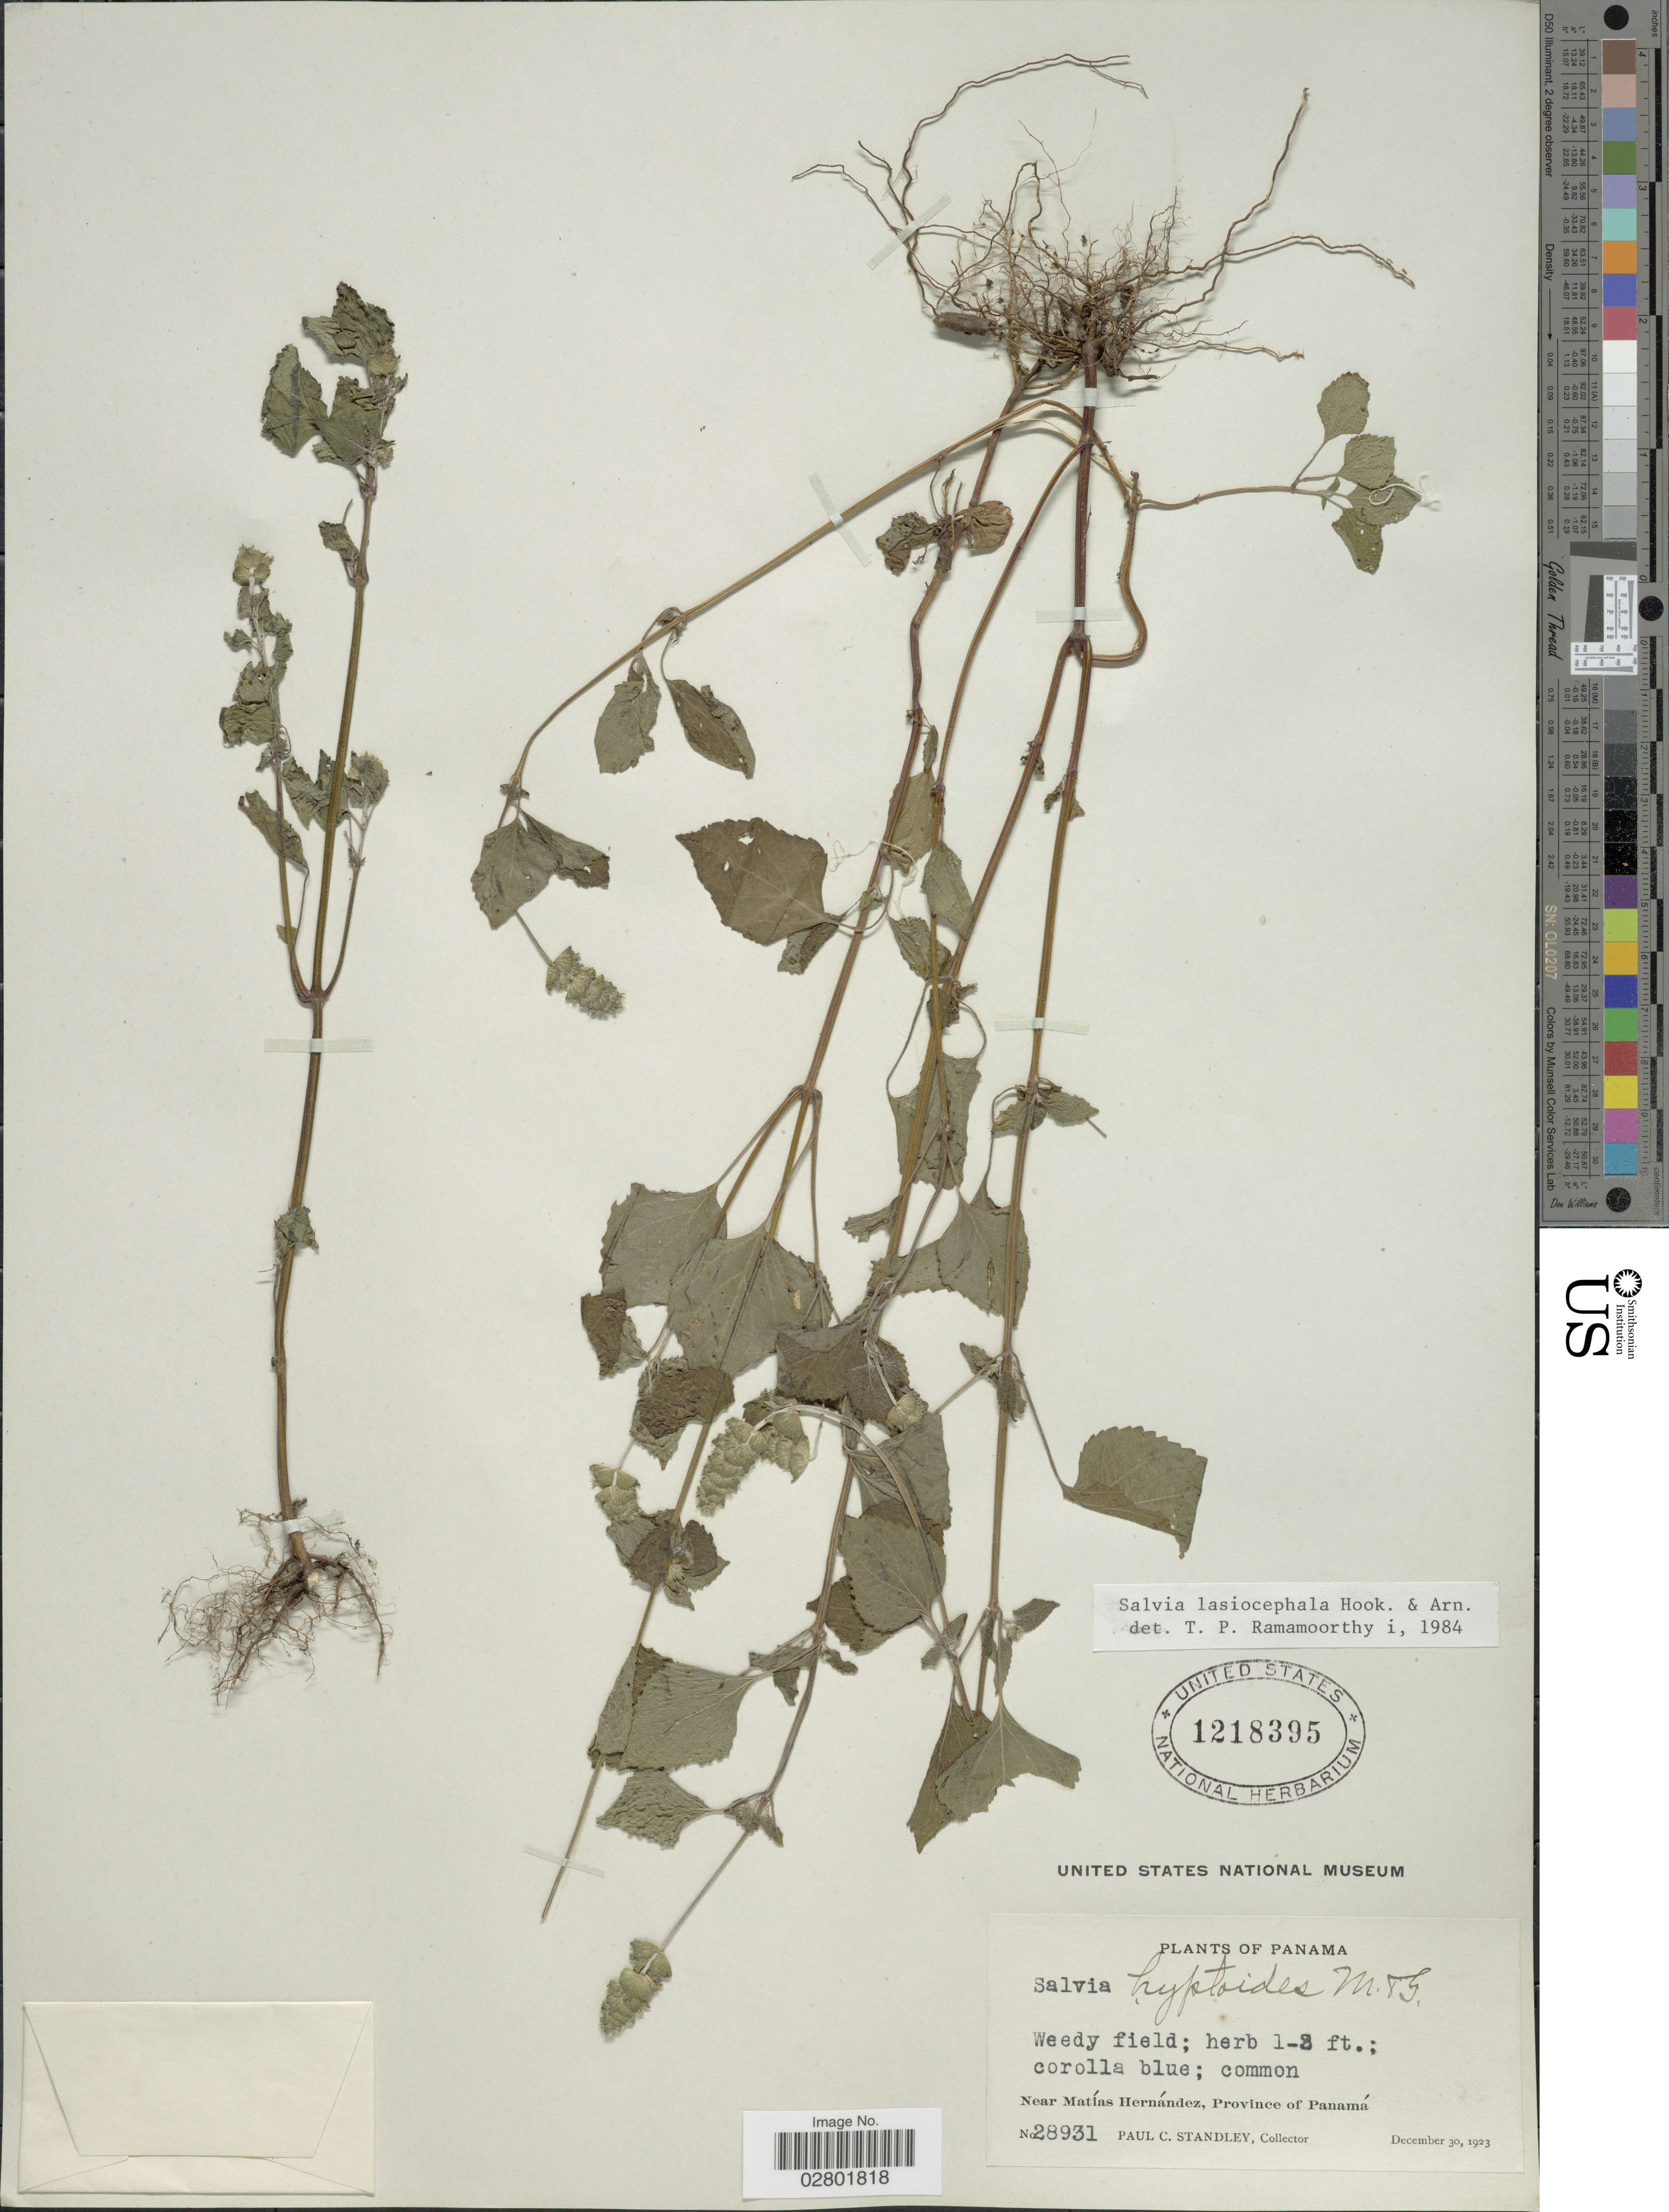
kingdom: Plantae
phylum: Tracheophyta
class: Magnoliopsida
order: Lamiales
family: Lamiaceae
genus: Salvia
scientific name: Salvia lasiocephala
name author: Hook. & Arn.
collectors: P. C. Standley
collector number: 28931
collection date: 1923-12-30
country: Panama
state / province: Panamá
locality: Near Matías Hernández.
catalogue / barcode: US 1218395